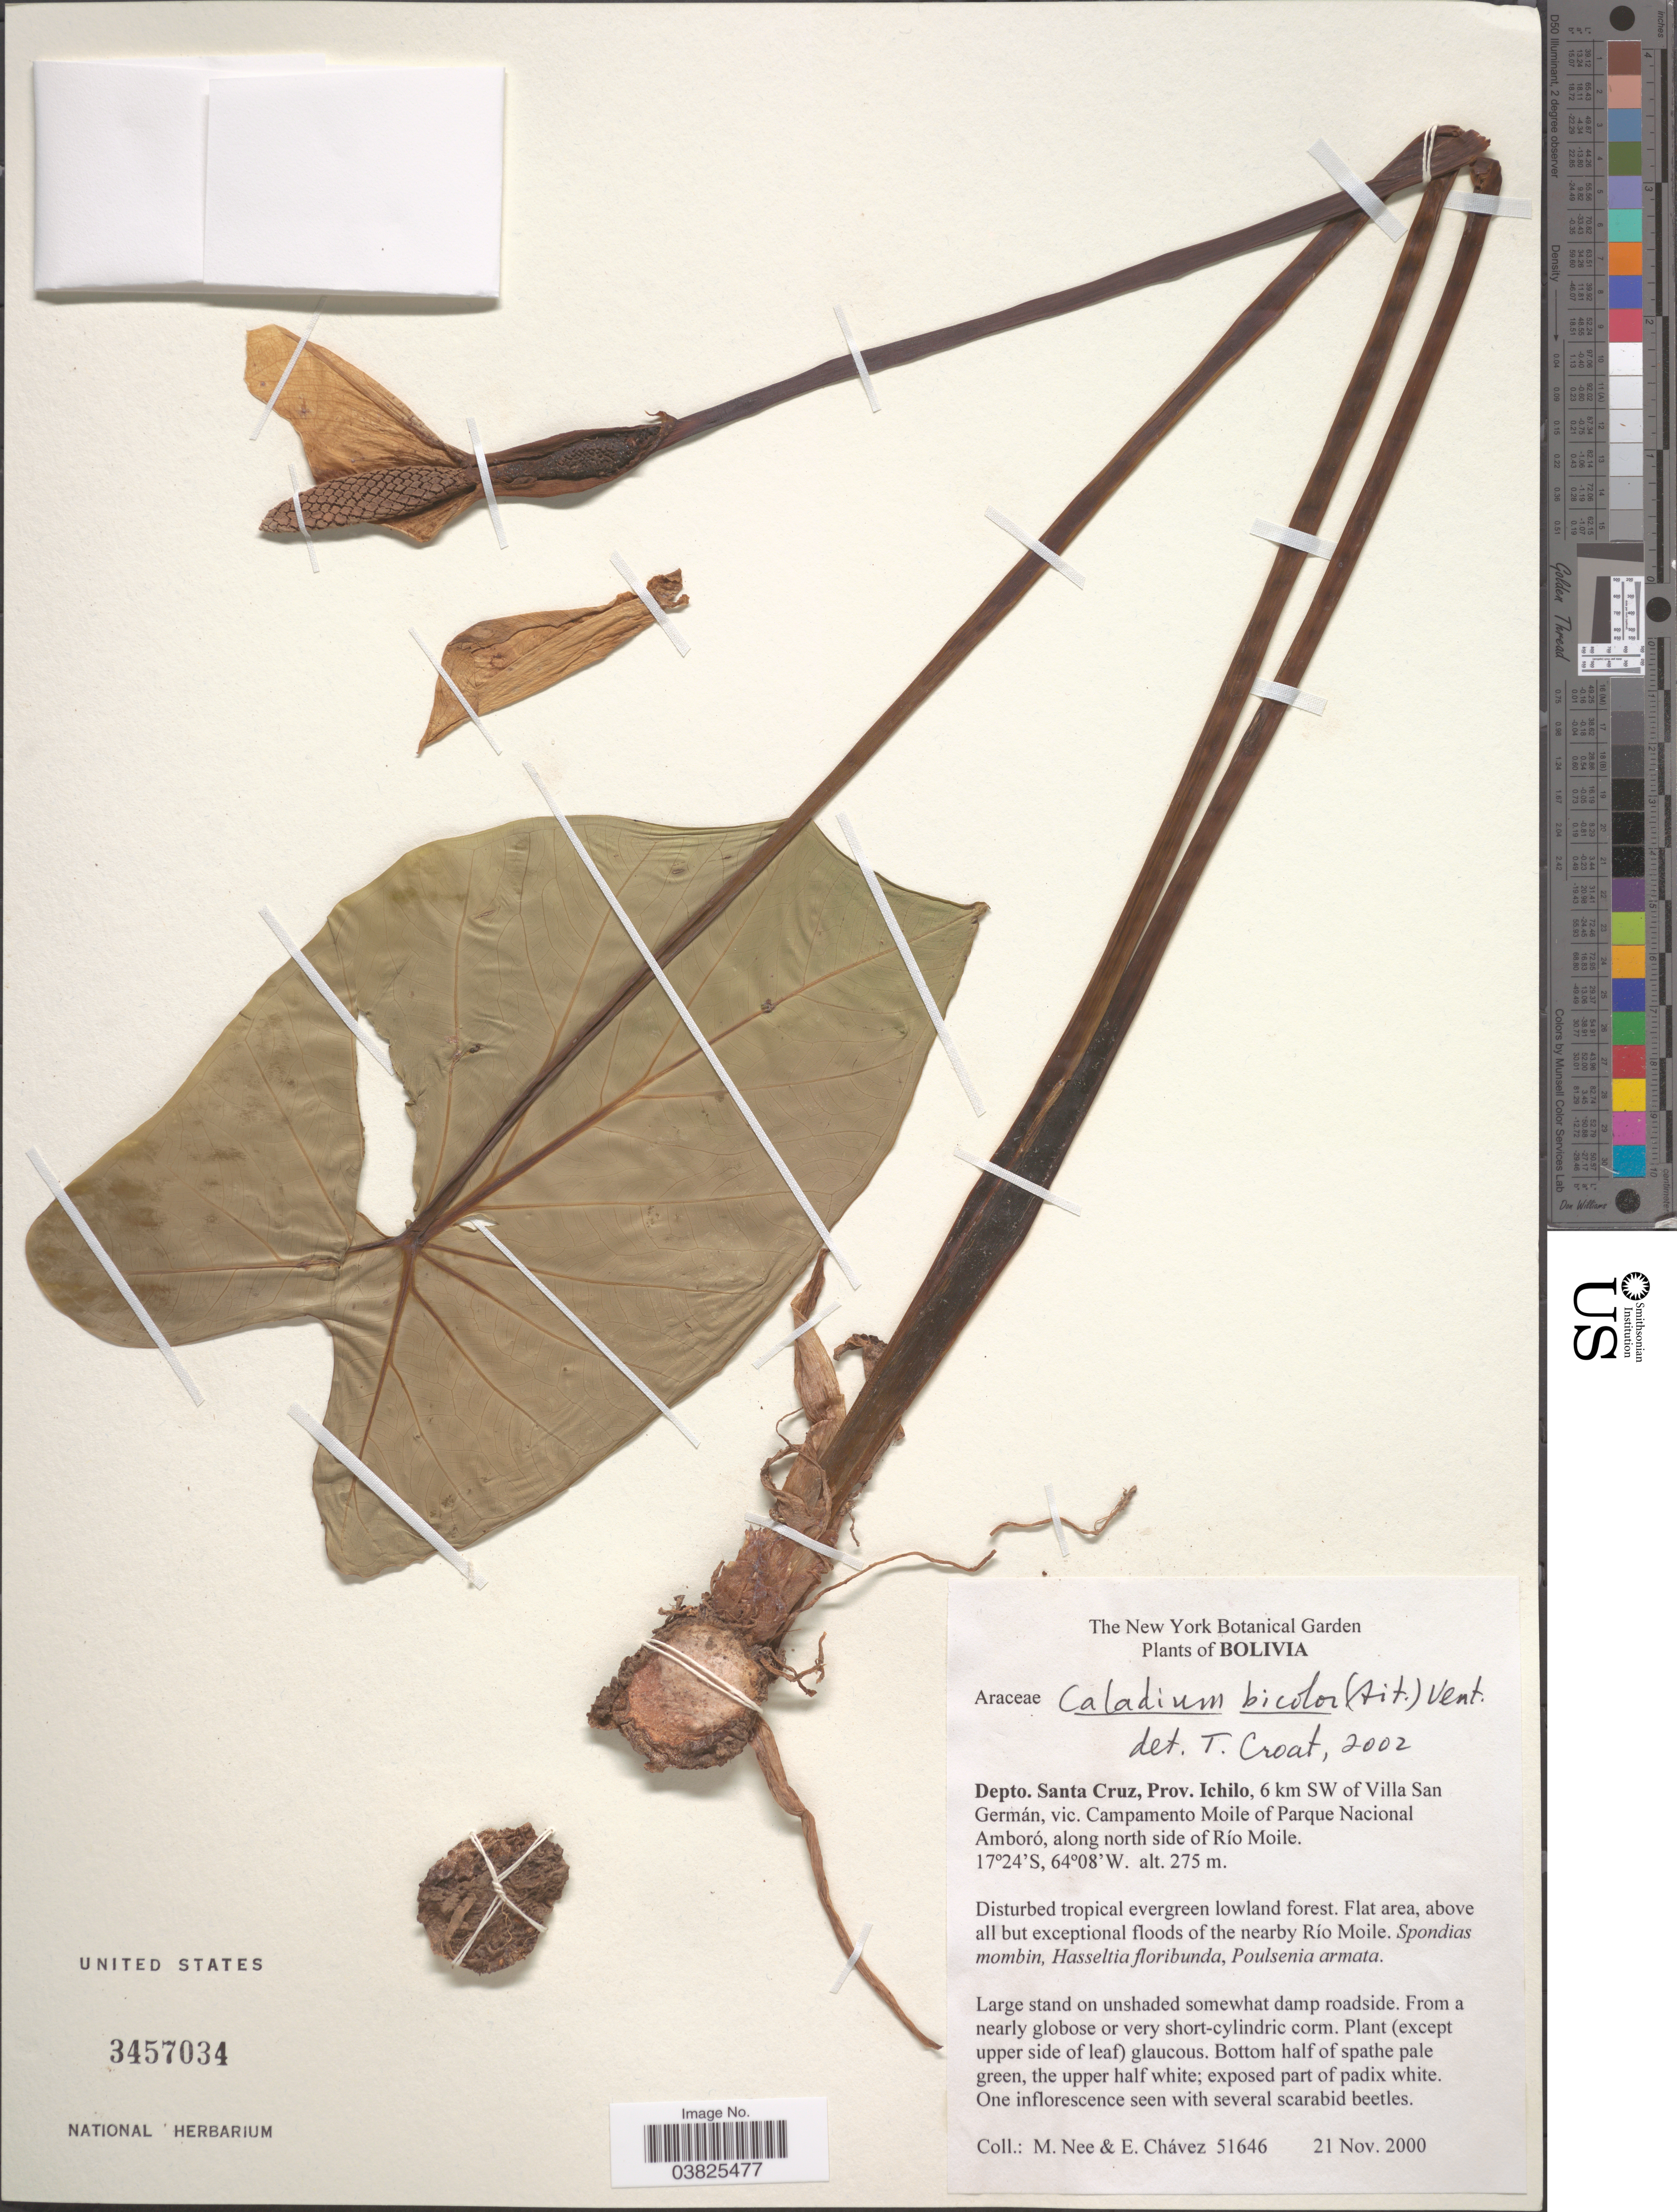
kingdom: Plantae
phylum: Tracheophyta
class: Liliopsida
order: Alismatales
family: Araceae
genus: Caladium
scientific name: Caladium bicolor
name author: (Aiton) Vent.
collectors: M. Nee & E. Chávez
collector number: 51646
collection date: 2000-11-21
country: Bolivia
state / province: Santa Cruz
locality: Depto. Santa Cruz, Prov. Ichilo, 6 km SW of Villa San Germán, vic. Campamento Moile of Parque Nacional Amboró, along north side of Río Moile.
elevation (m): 275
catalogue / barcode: US 3457034